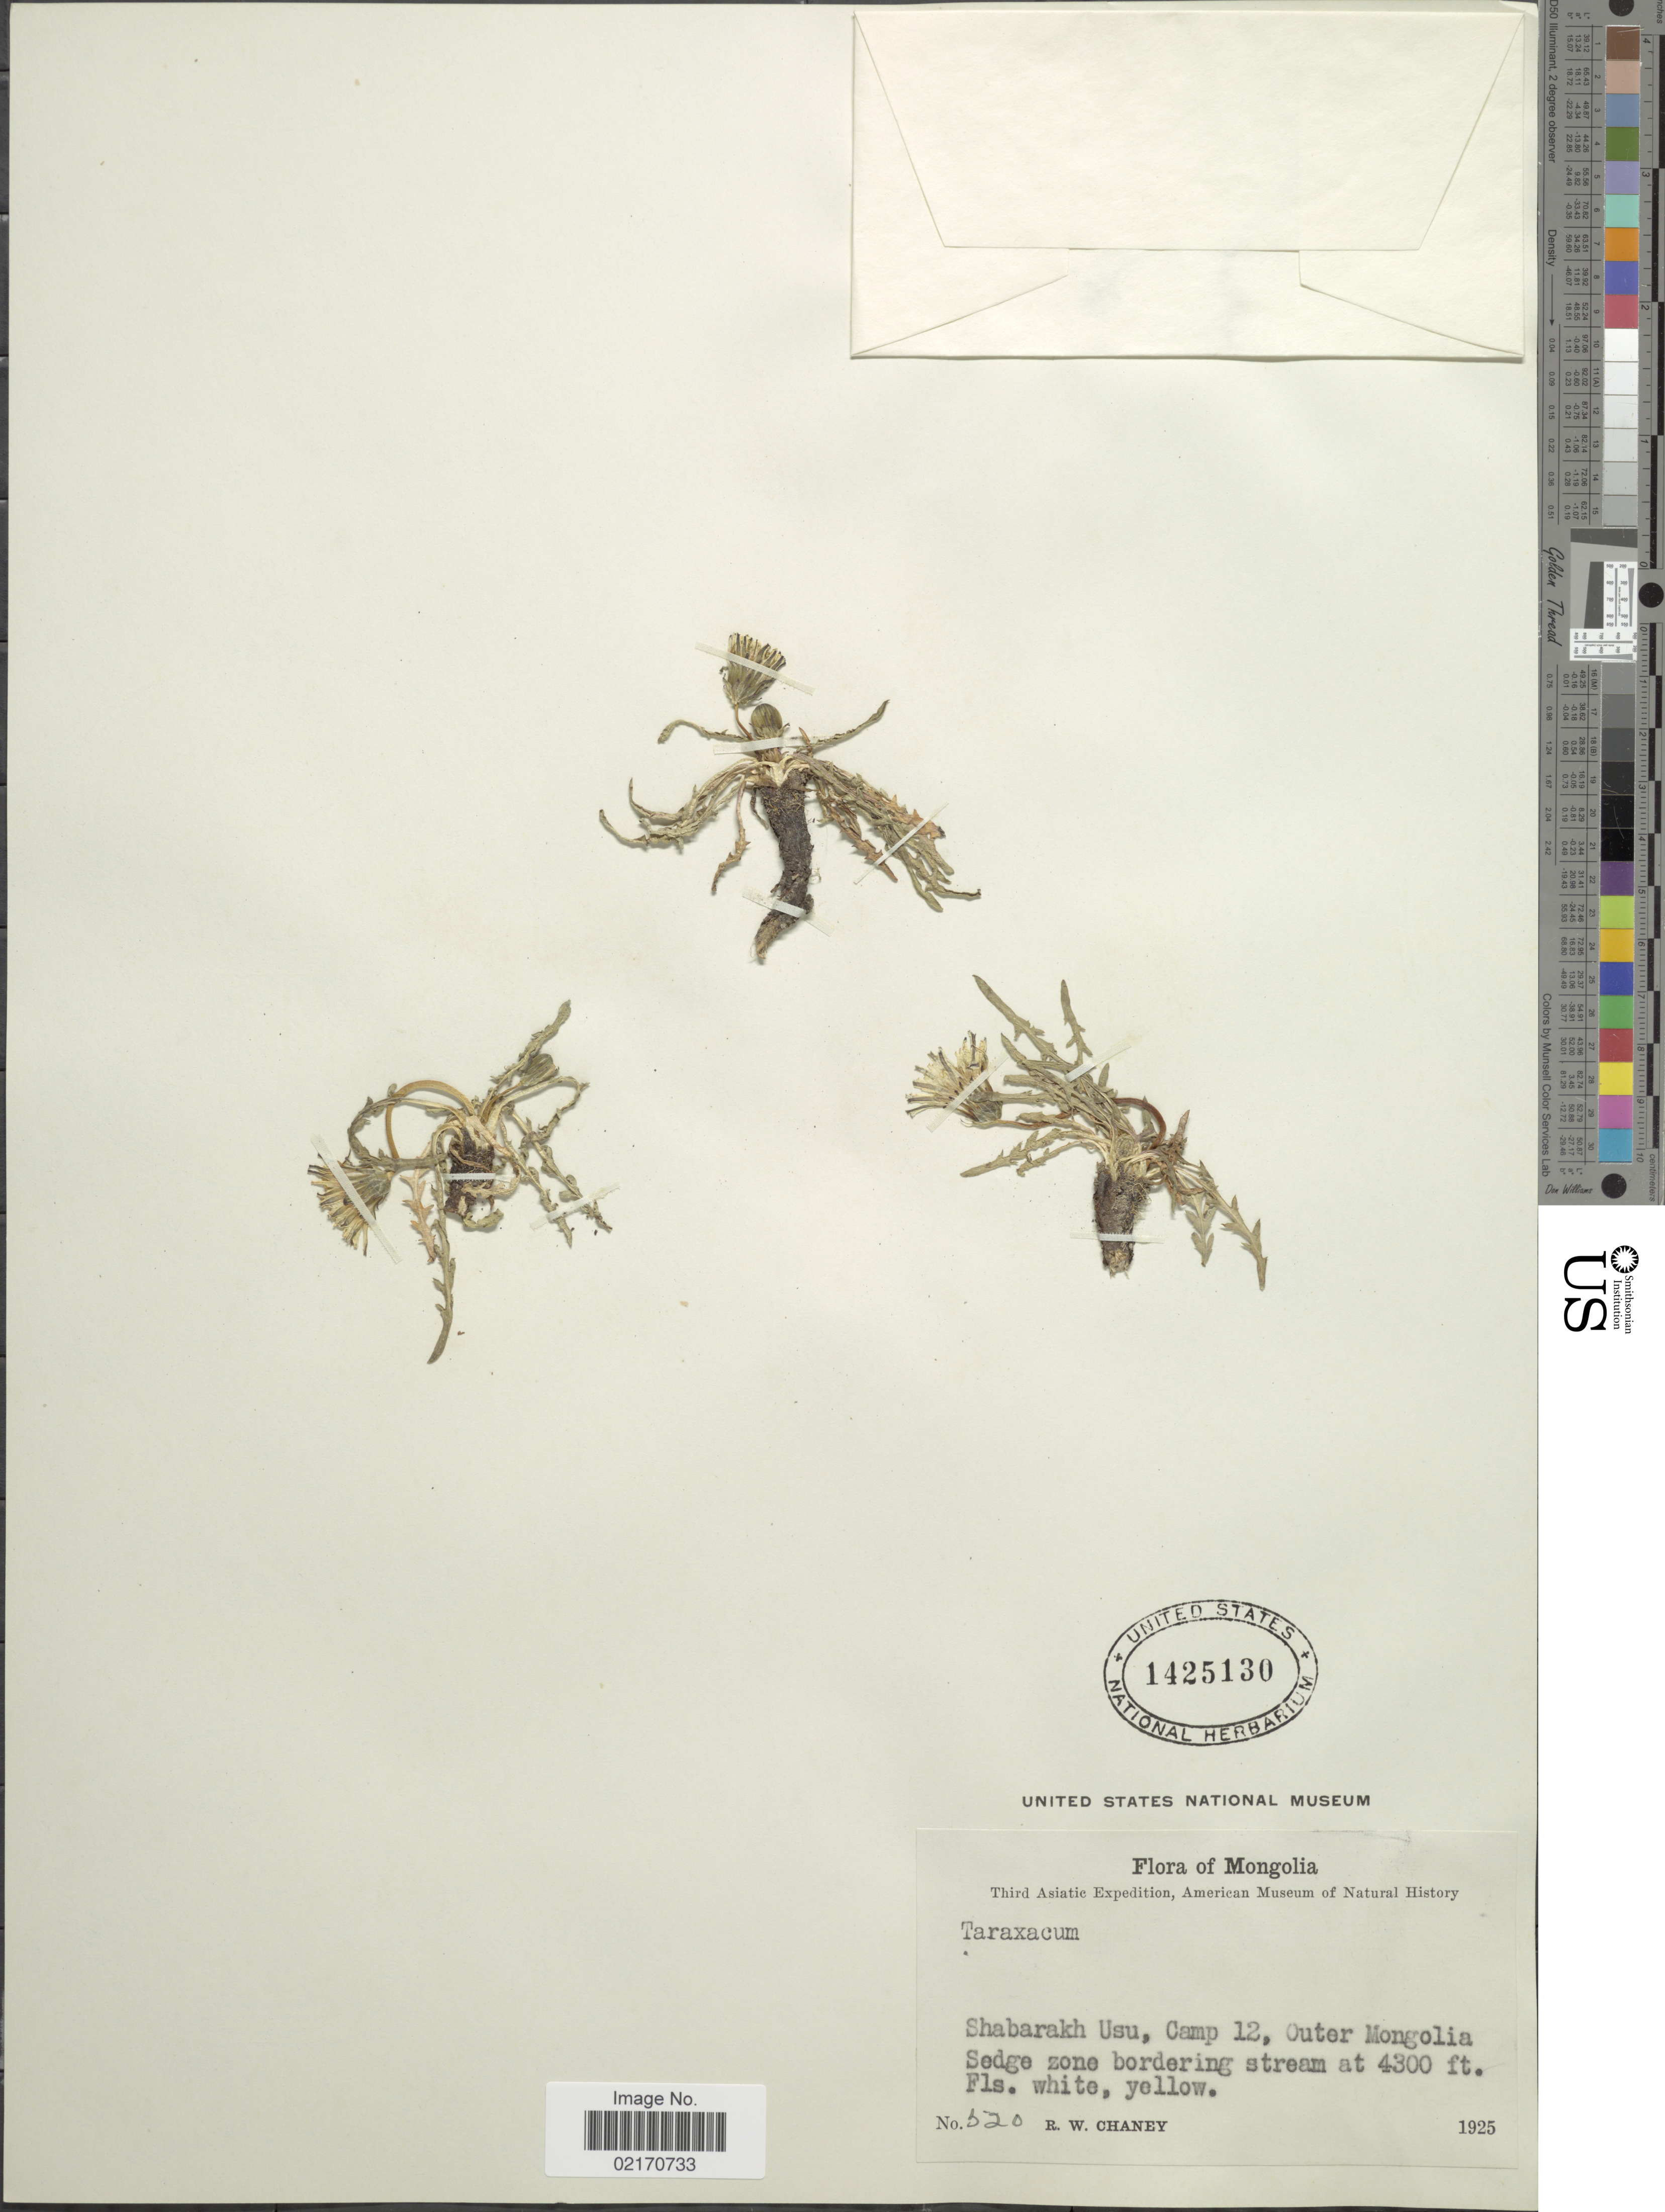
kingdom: Plantae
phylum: Tracheophyta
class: Magnoliopsida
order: Asterales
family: Asteraceae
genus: Taraxacum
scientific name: Taraxacum sp.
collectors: R. Chaney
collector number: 520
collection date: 1925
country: Mongolia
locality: Shabarakh Usu, Camp 12, Outer Mongolia Sedge zone bordering stream.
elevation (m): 1311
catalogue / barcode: US 1425130